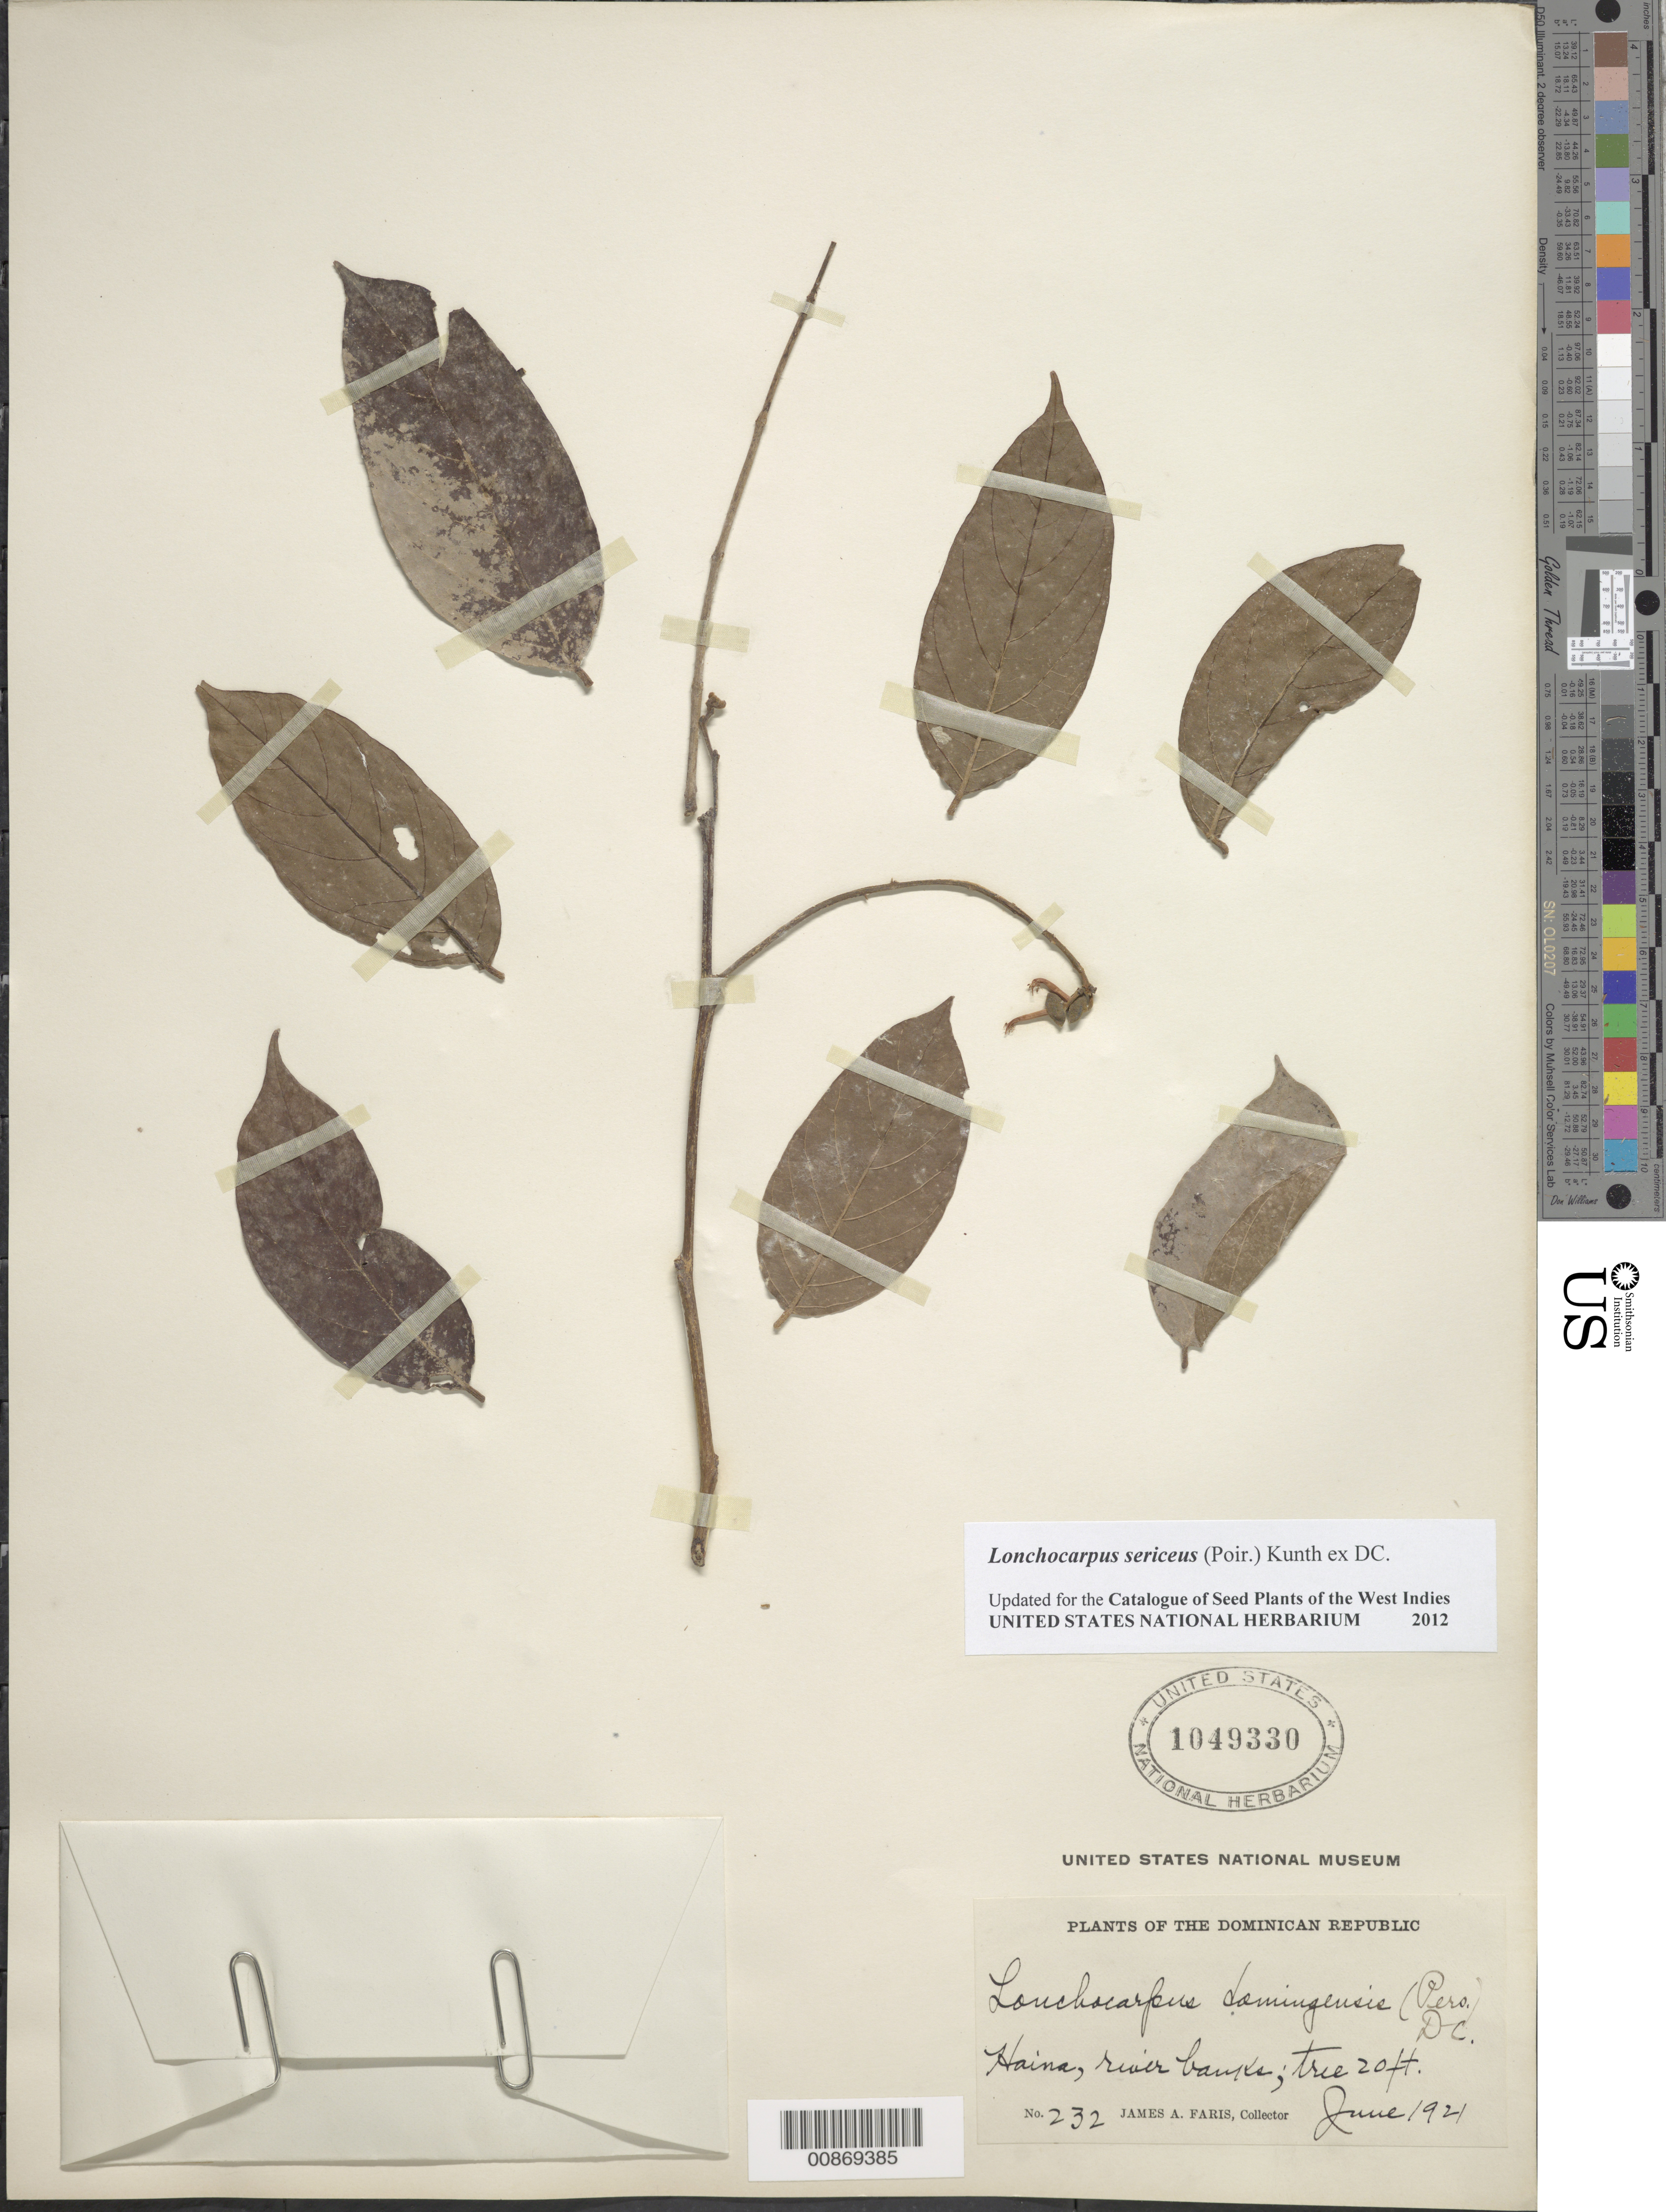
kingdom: Plantae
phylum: Tracheophyta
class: Magnoliopsida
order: Fabales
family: Fabaceae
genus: Lonchocarpus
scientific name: Lonchocarpus sericeus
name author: (Poir.) Kunth ex DC.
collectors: J. Faris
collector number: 232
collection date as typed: Jun 1921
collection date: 1921-06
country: Dominican Republic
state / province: San Cristóbal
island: Hispaniola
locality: Haina.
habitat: River bank.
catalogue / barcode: US 1049330